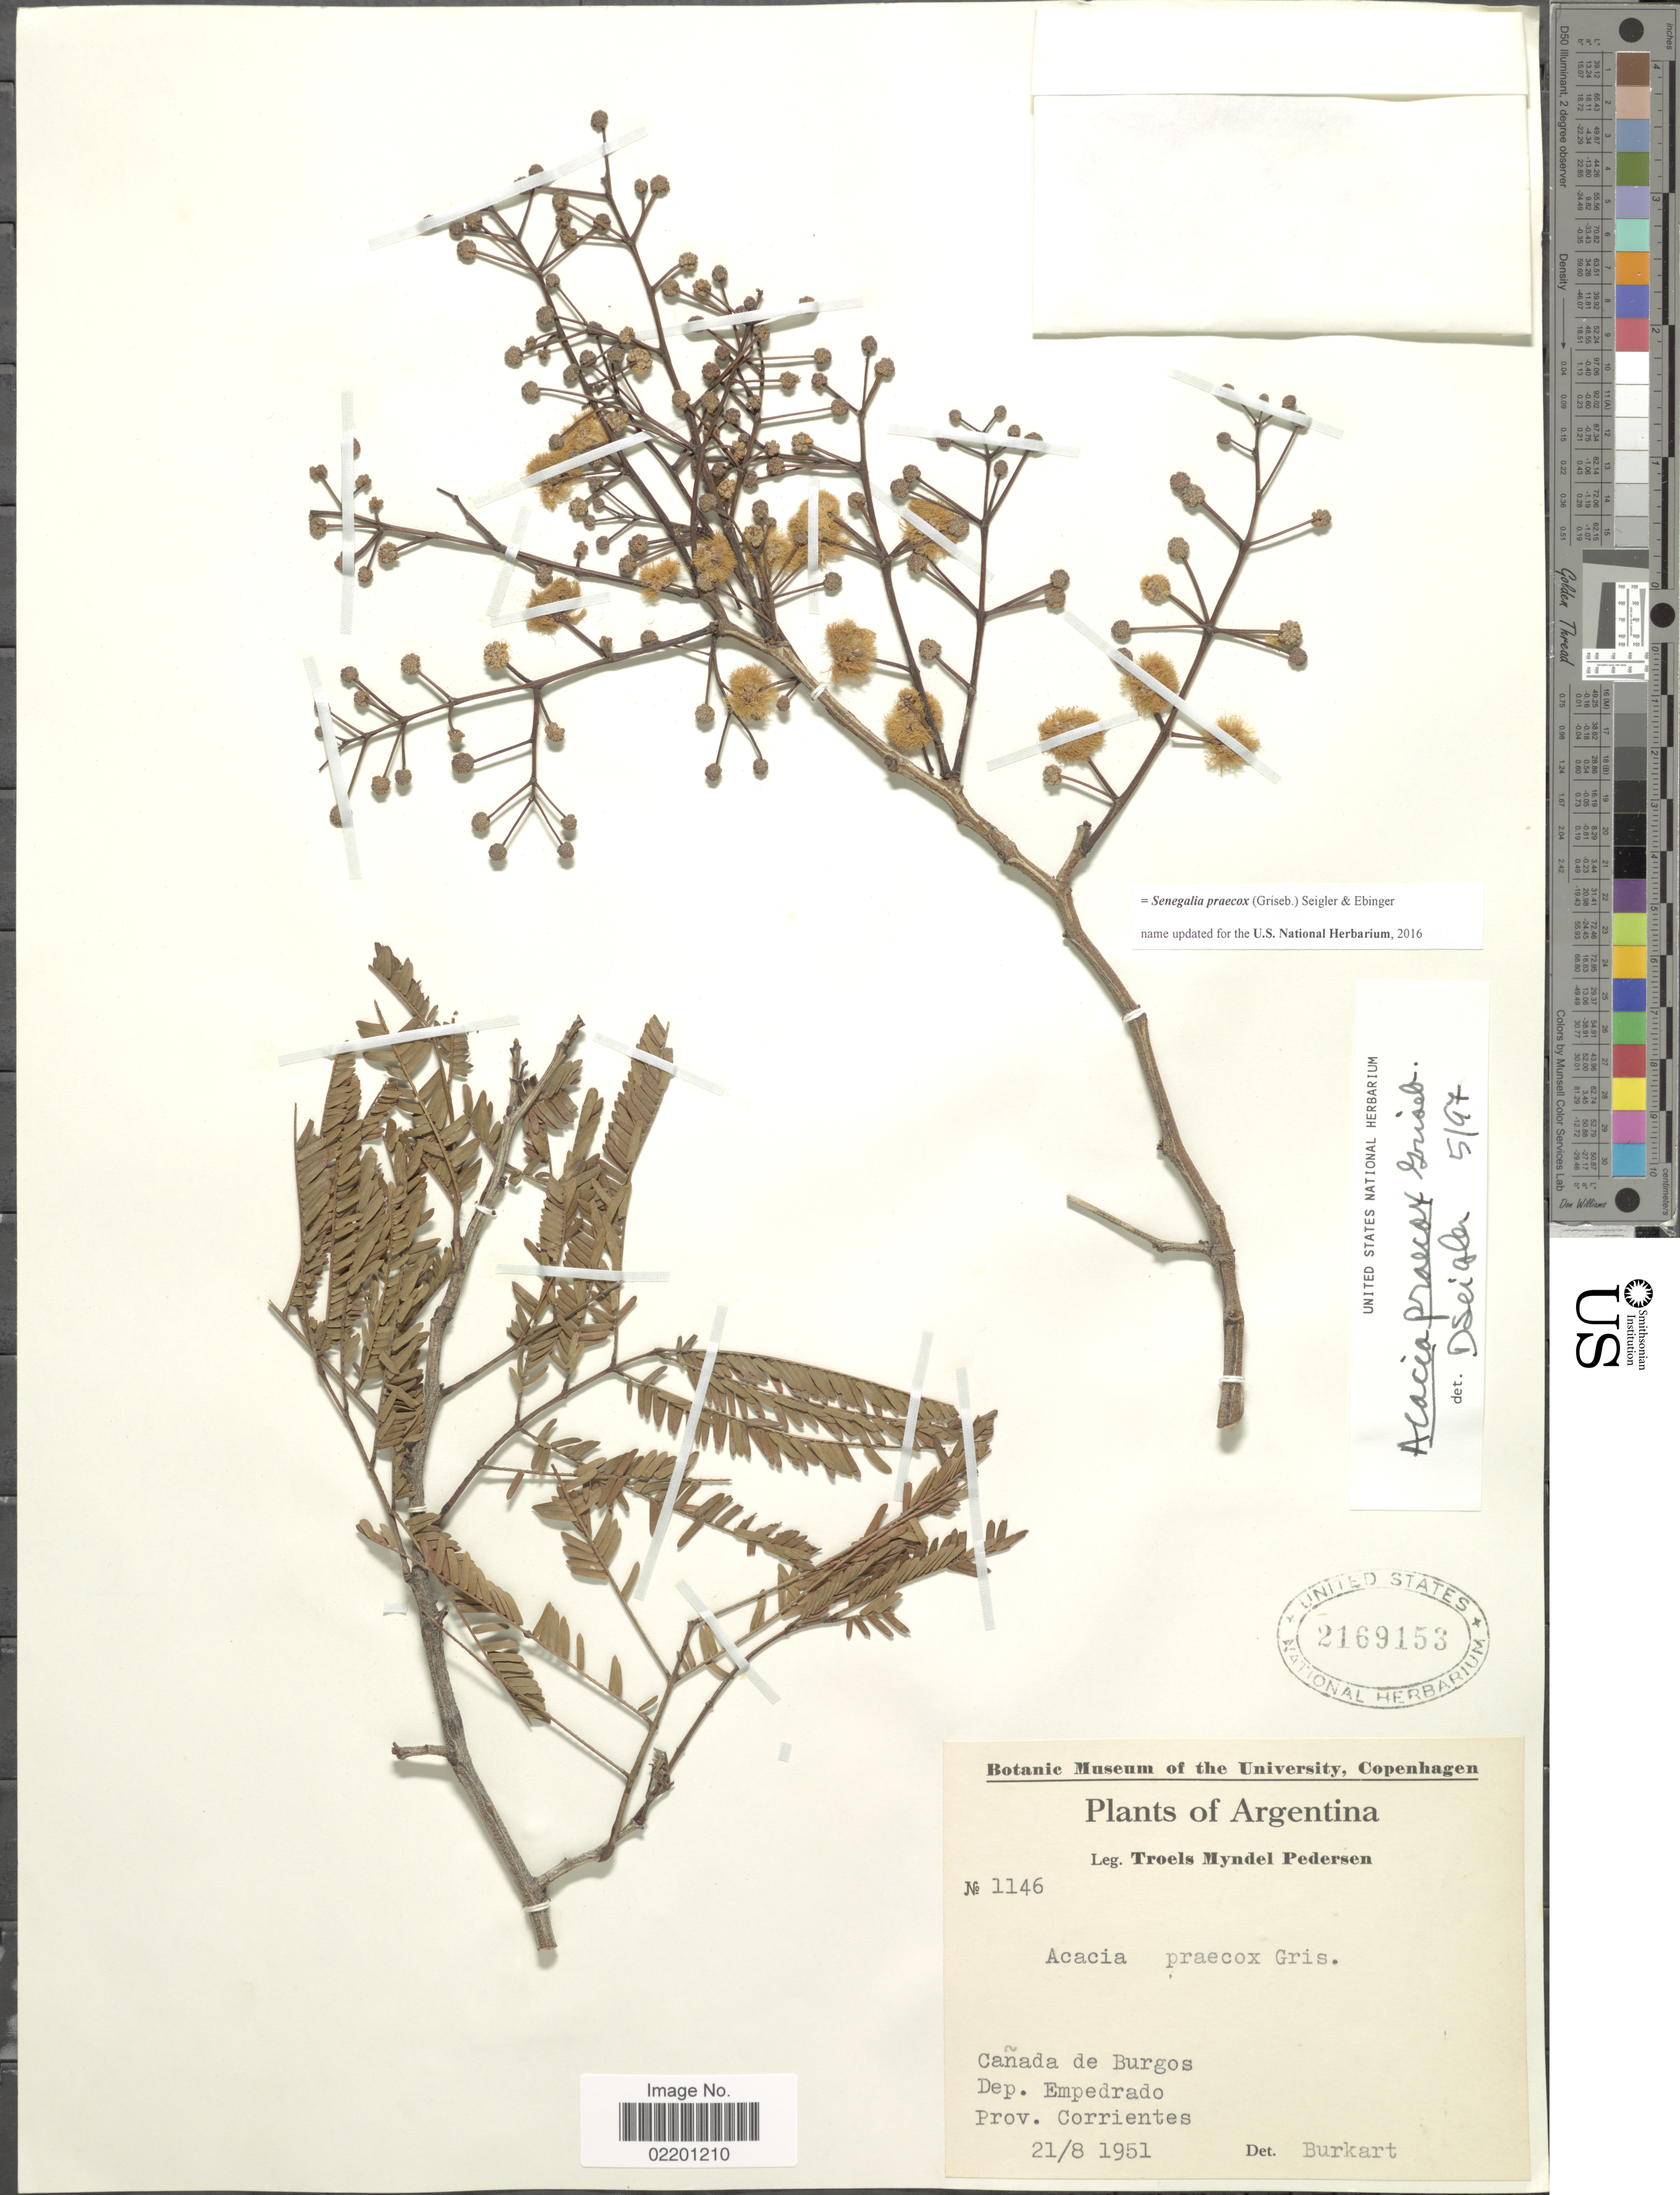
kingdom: Plantae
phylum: Tracheophyta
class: Magnoliopsida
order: Fabales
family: Fabaceae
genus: Senegalia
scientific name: Senegalia praecox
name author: (Griseb.) Seigler & Ebinger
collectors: T. Pederson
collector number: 1146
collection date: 1951-08-21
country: Argentina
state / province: Corrientes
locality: Canada de Burgos, Dep. Empedrado, Prov. Corrientes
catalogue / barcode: US 2169153